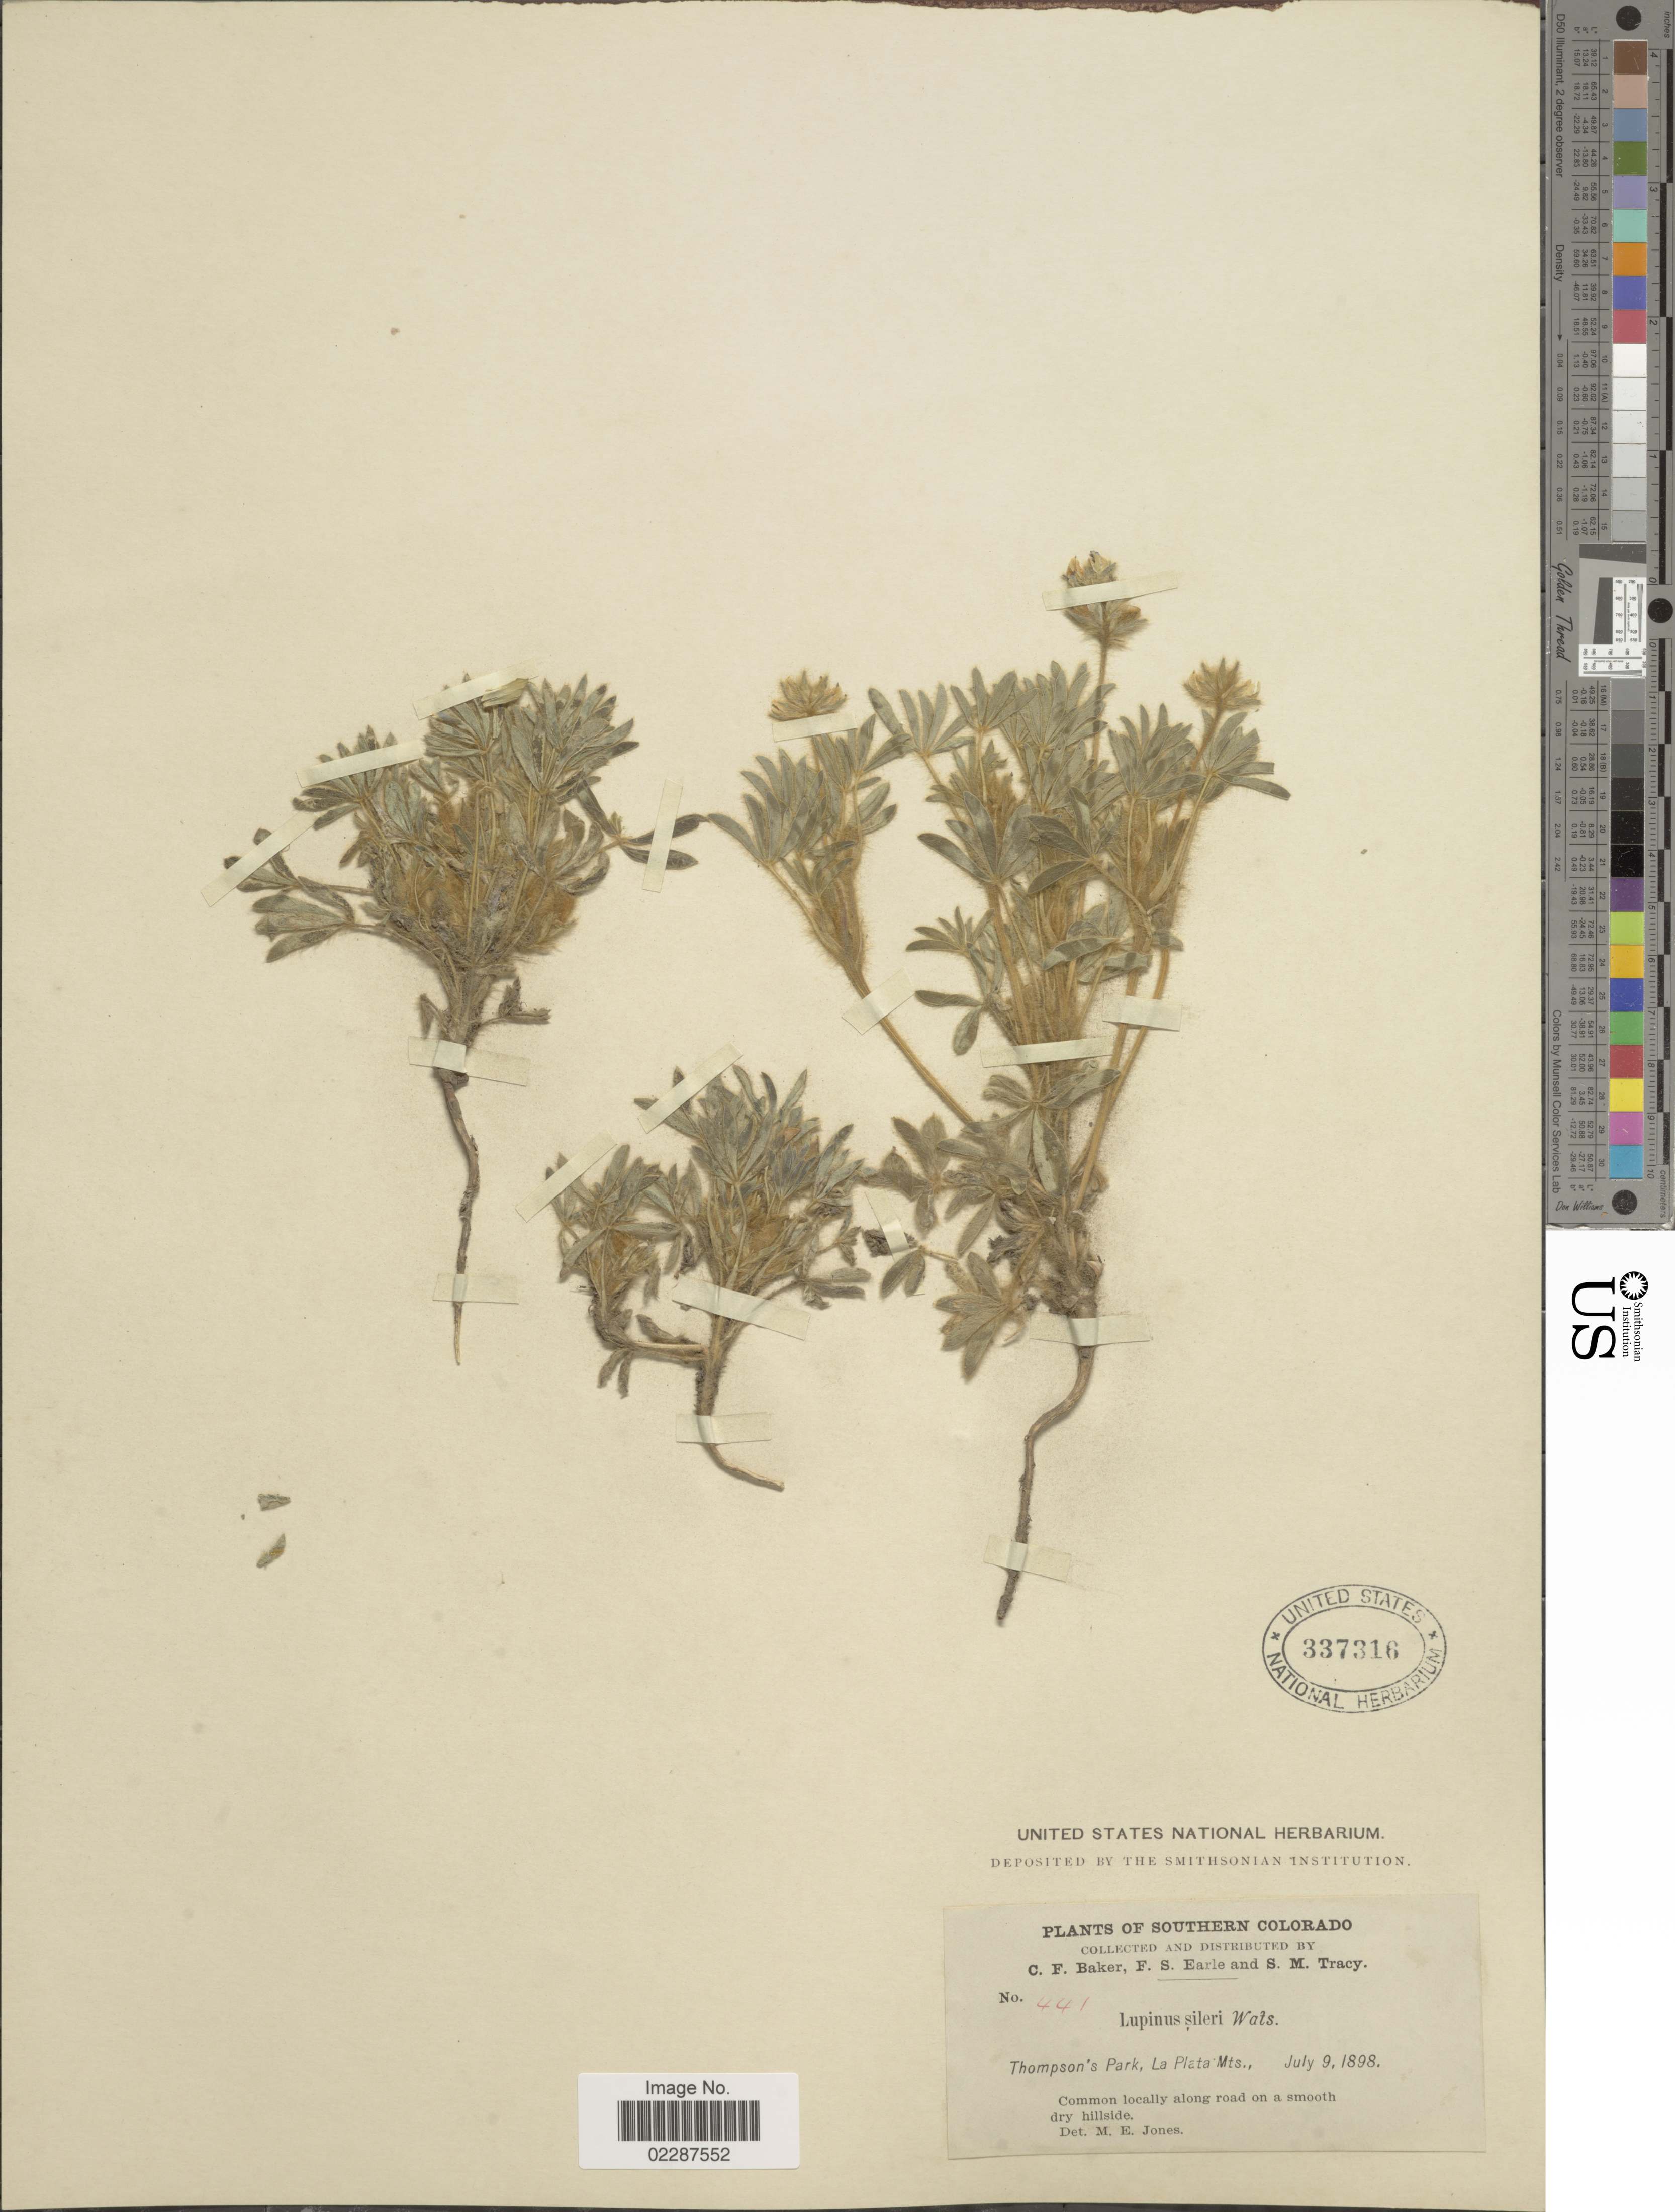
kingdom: Plantae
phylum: Tracheophyta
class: Magnoliopsida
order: Fabales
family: Fabaceae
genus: Lupinus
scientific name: Lupinus sileri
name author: S. Watson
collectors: C. F. Baker, F. S. Earle & S. M. Tracy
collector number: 441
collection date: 1898-07-09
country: United States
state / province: Colorado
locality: Southern Colorado, Thompson's Park, La Plata Mts.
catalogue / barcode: US 337316